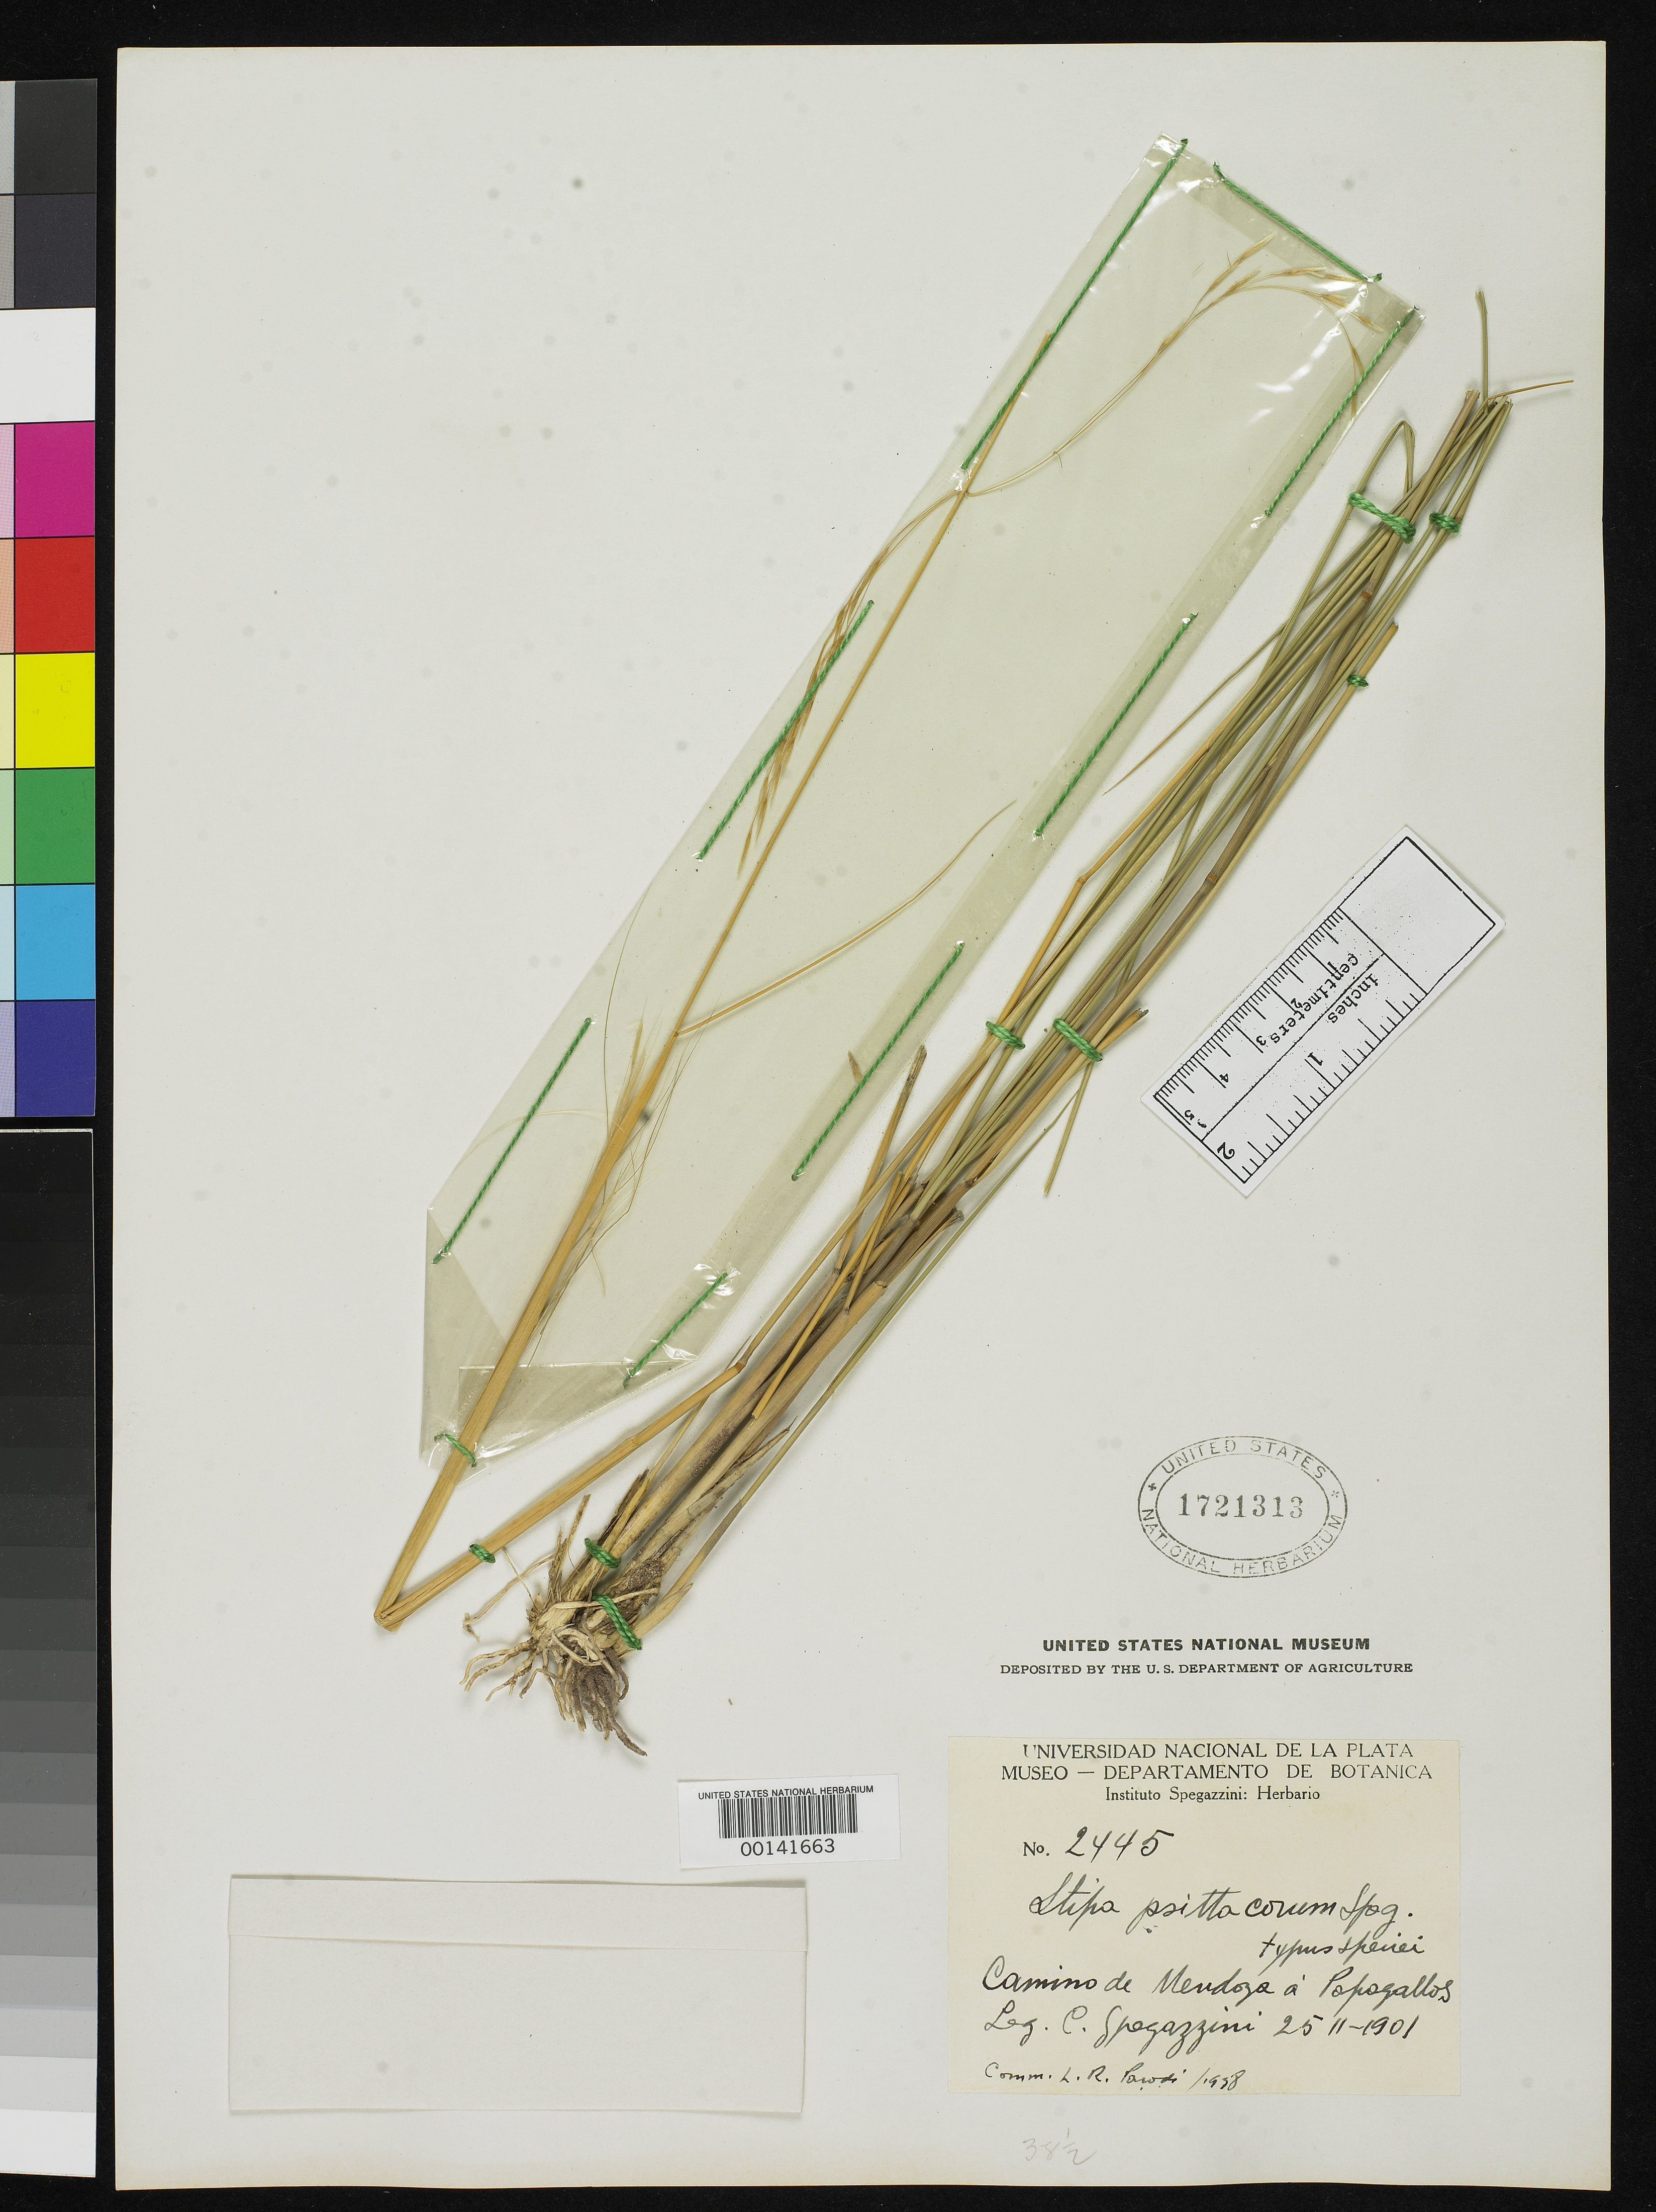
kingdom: Plantae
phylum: Tracheophyta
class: Liliopsida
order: Poales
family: Poaceae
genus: Stipa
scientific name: Stipa psittacorum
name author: Speg.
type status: Isotype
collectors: C. L. Spegazzini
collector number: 2445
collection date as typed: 25 Nov 1901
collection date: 1901-11-25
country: Argentina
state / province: Mendoza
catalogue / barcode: US 1721313